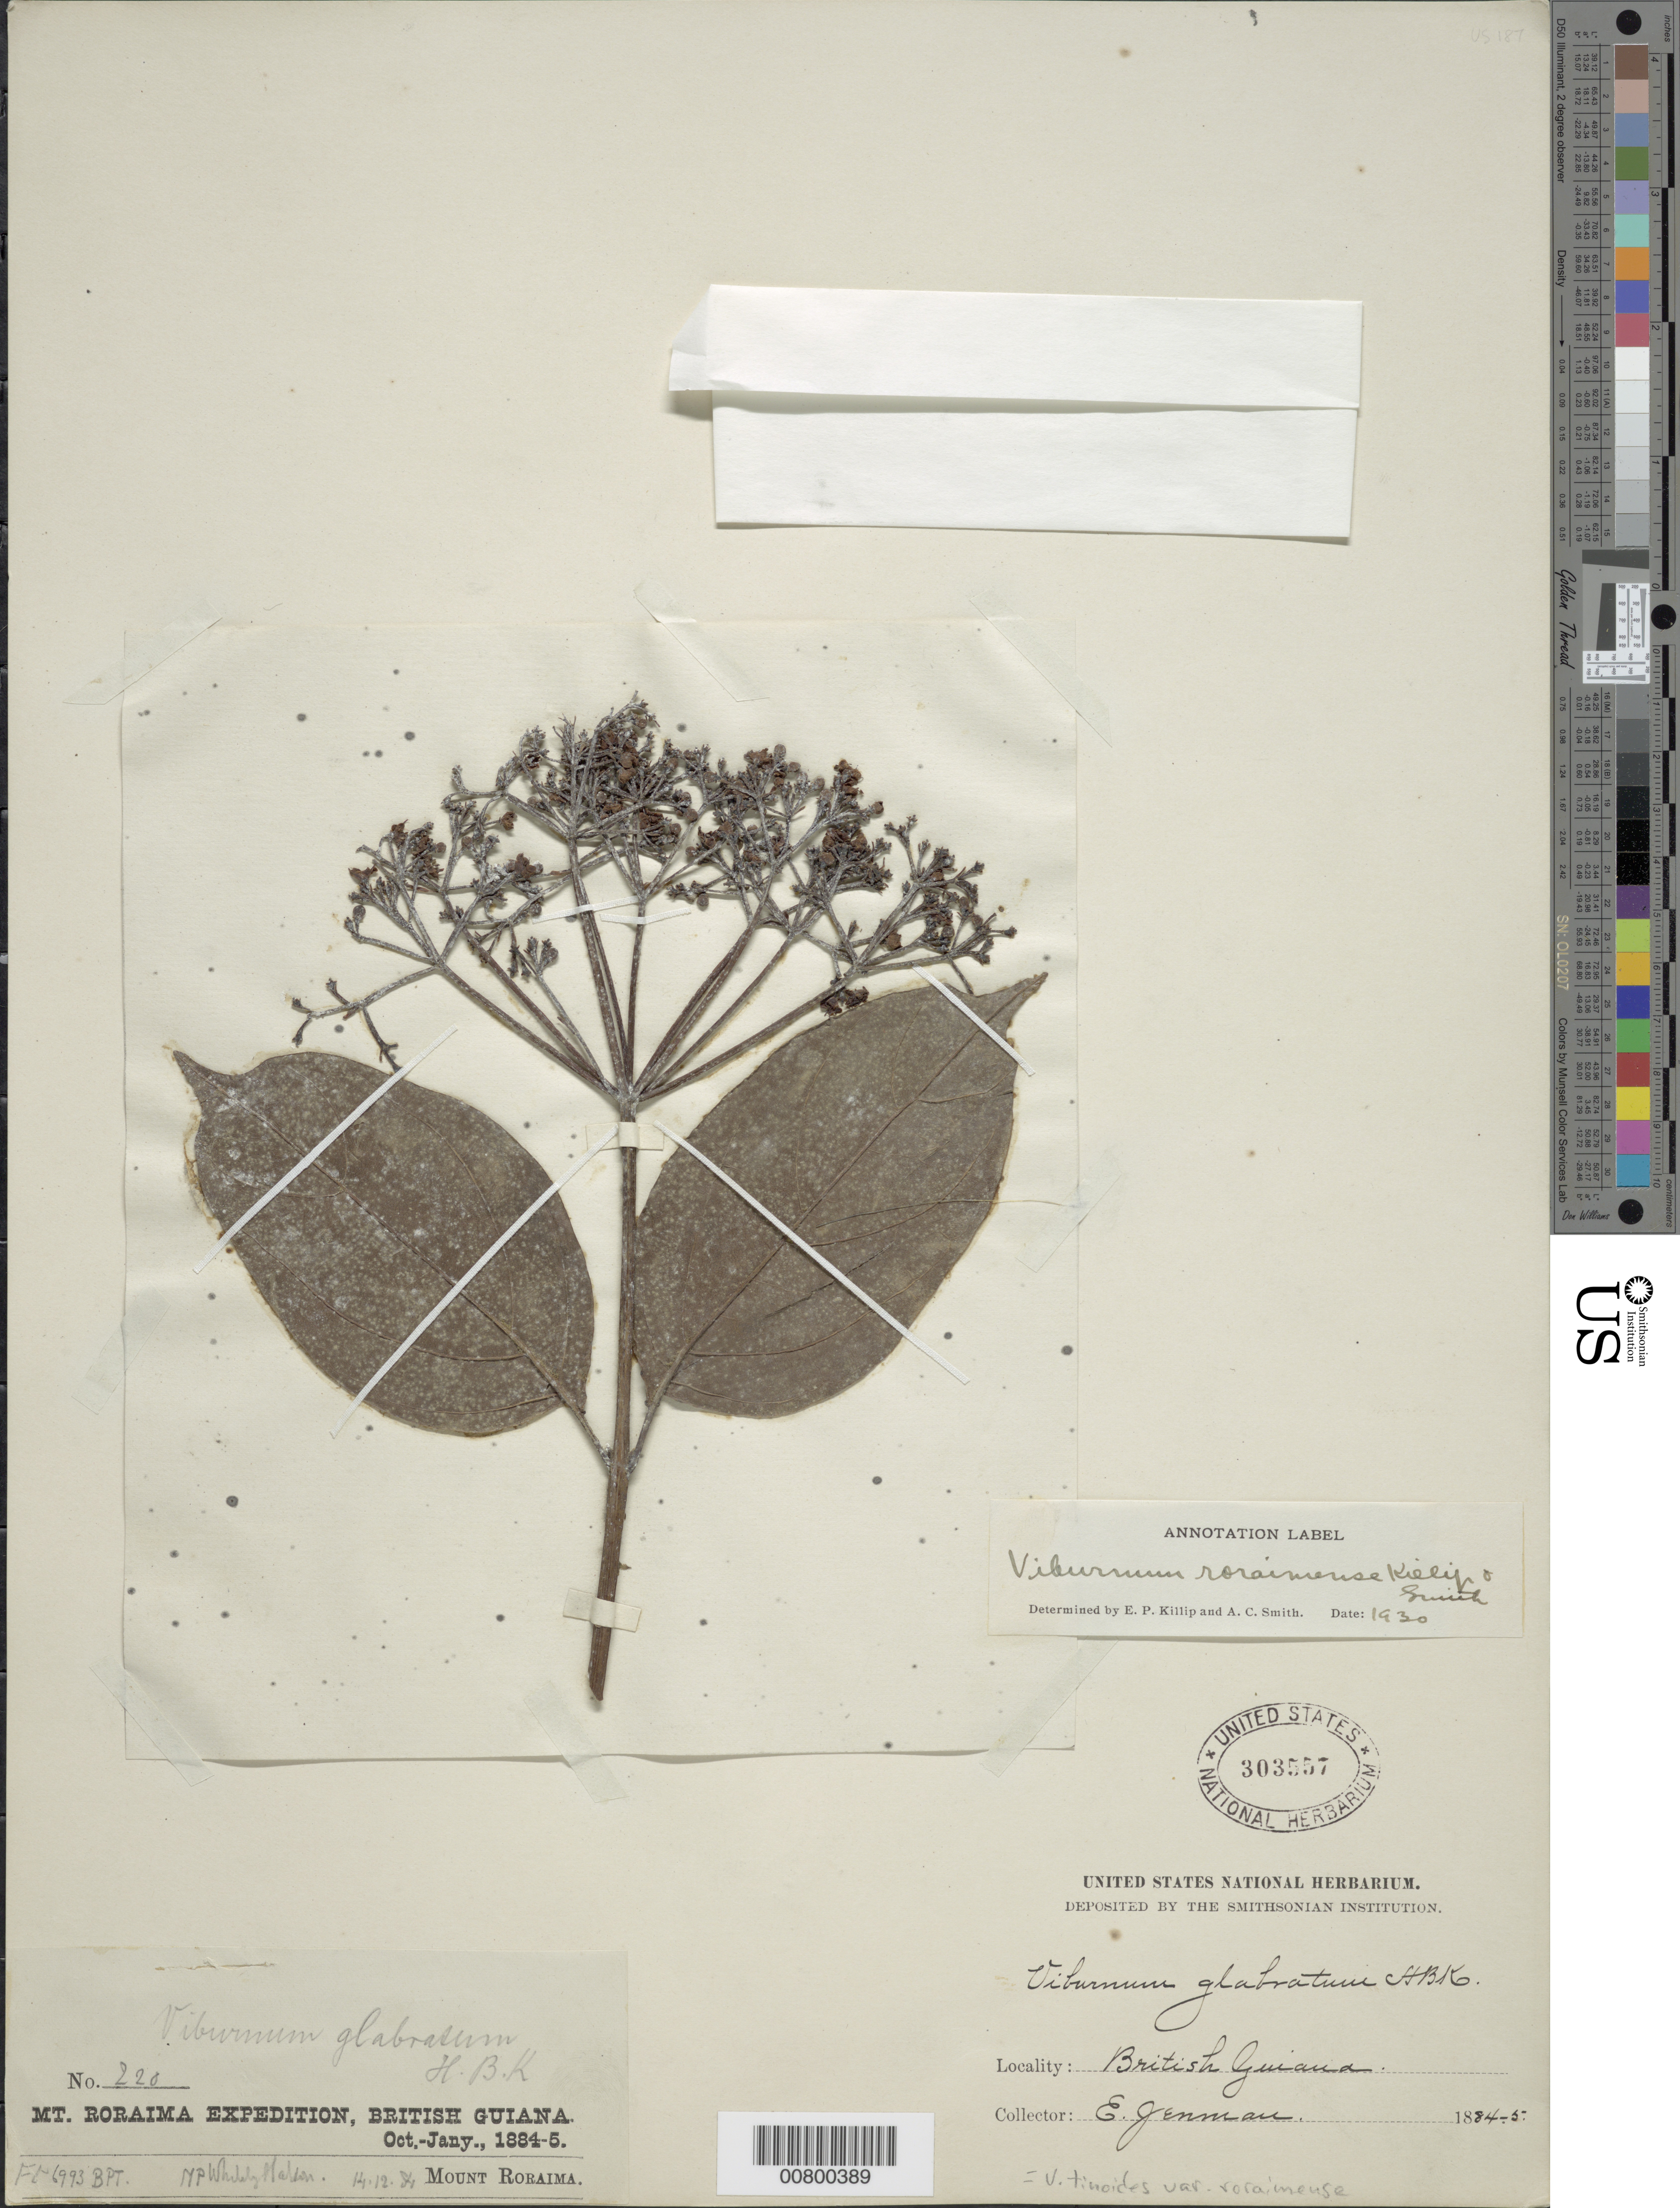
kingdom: Plantae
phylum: Tracheophyta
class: Magnoliopsida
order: Dipsacales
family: Viburnaceae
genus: Viburnum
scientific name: Viburnum roraimense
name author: Killip & A.C. Sm.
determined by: Killip, E. P.; Smith, A. C.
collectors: G. S. Jenman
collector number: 220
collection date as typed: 14 December 1884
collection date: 1884-12-14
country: Guyana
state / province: Cuyuni-Mazaruni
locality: Mt. Roraima, Whitely's Station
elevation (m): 2131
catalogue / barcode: US 303557